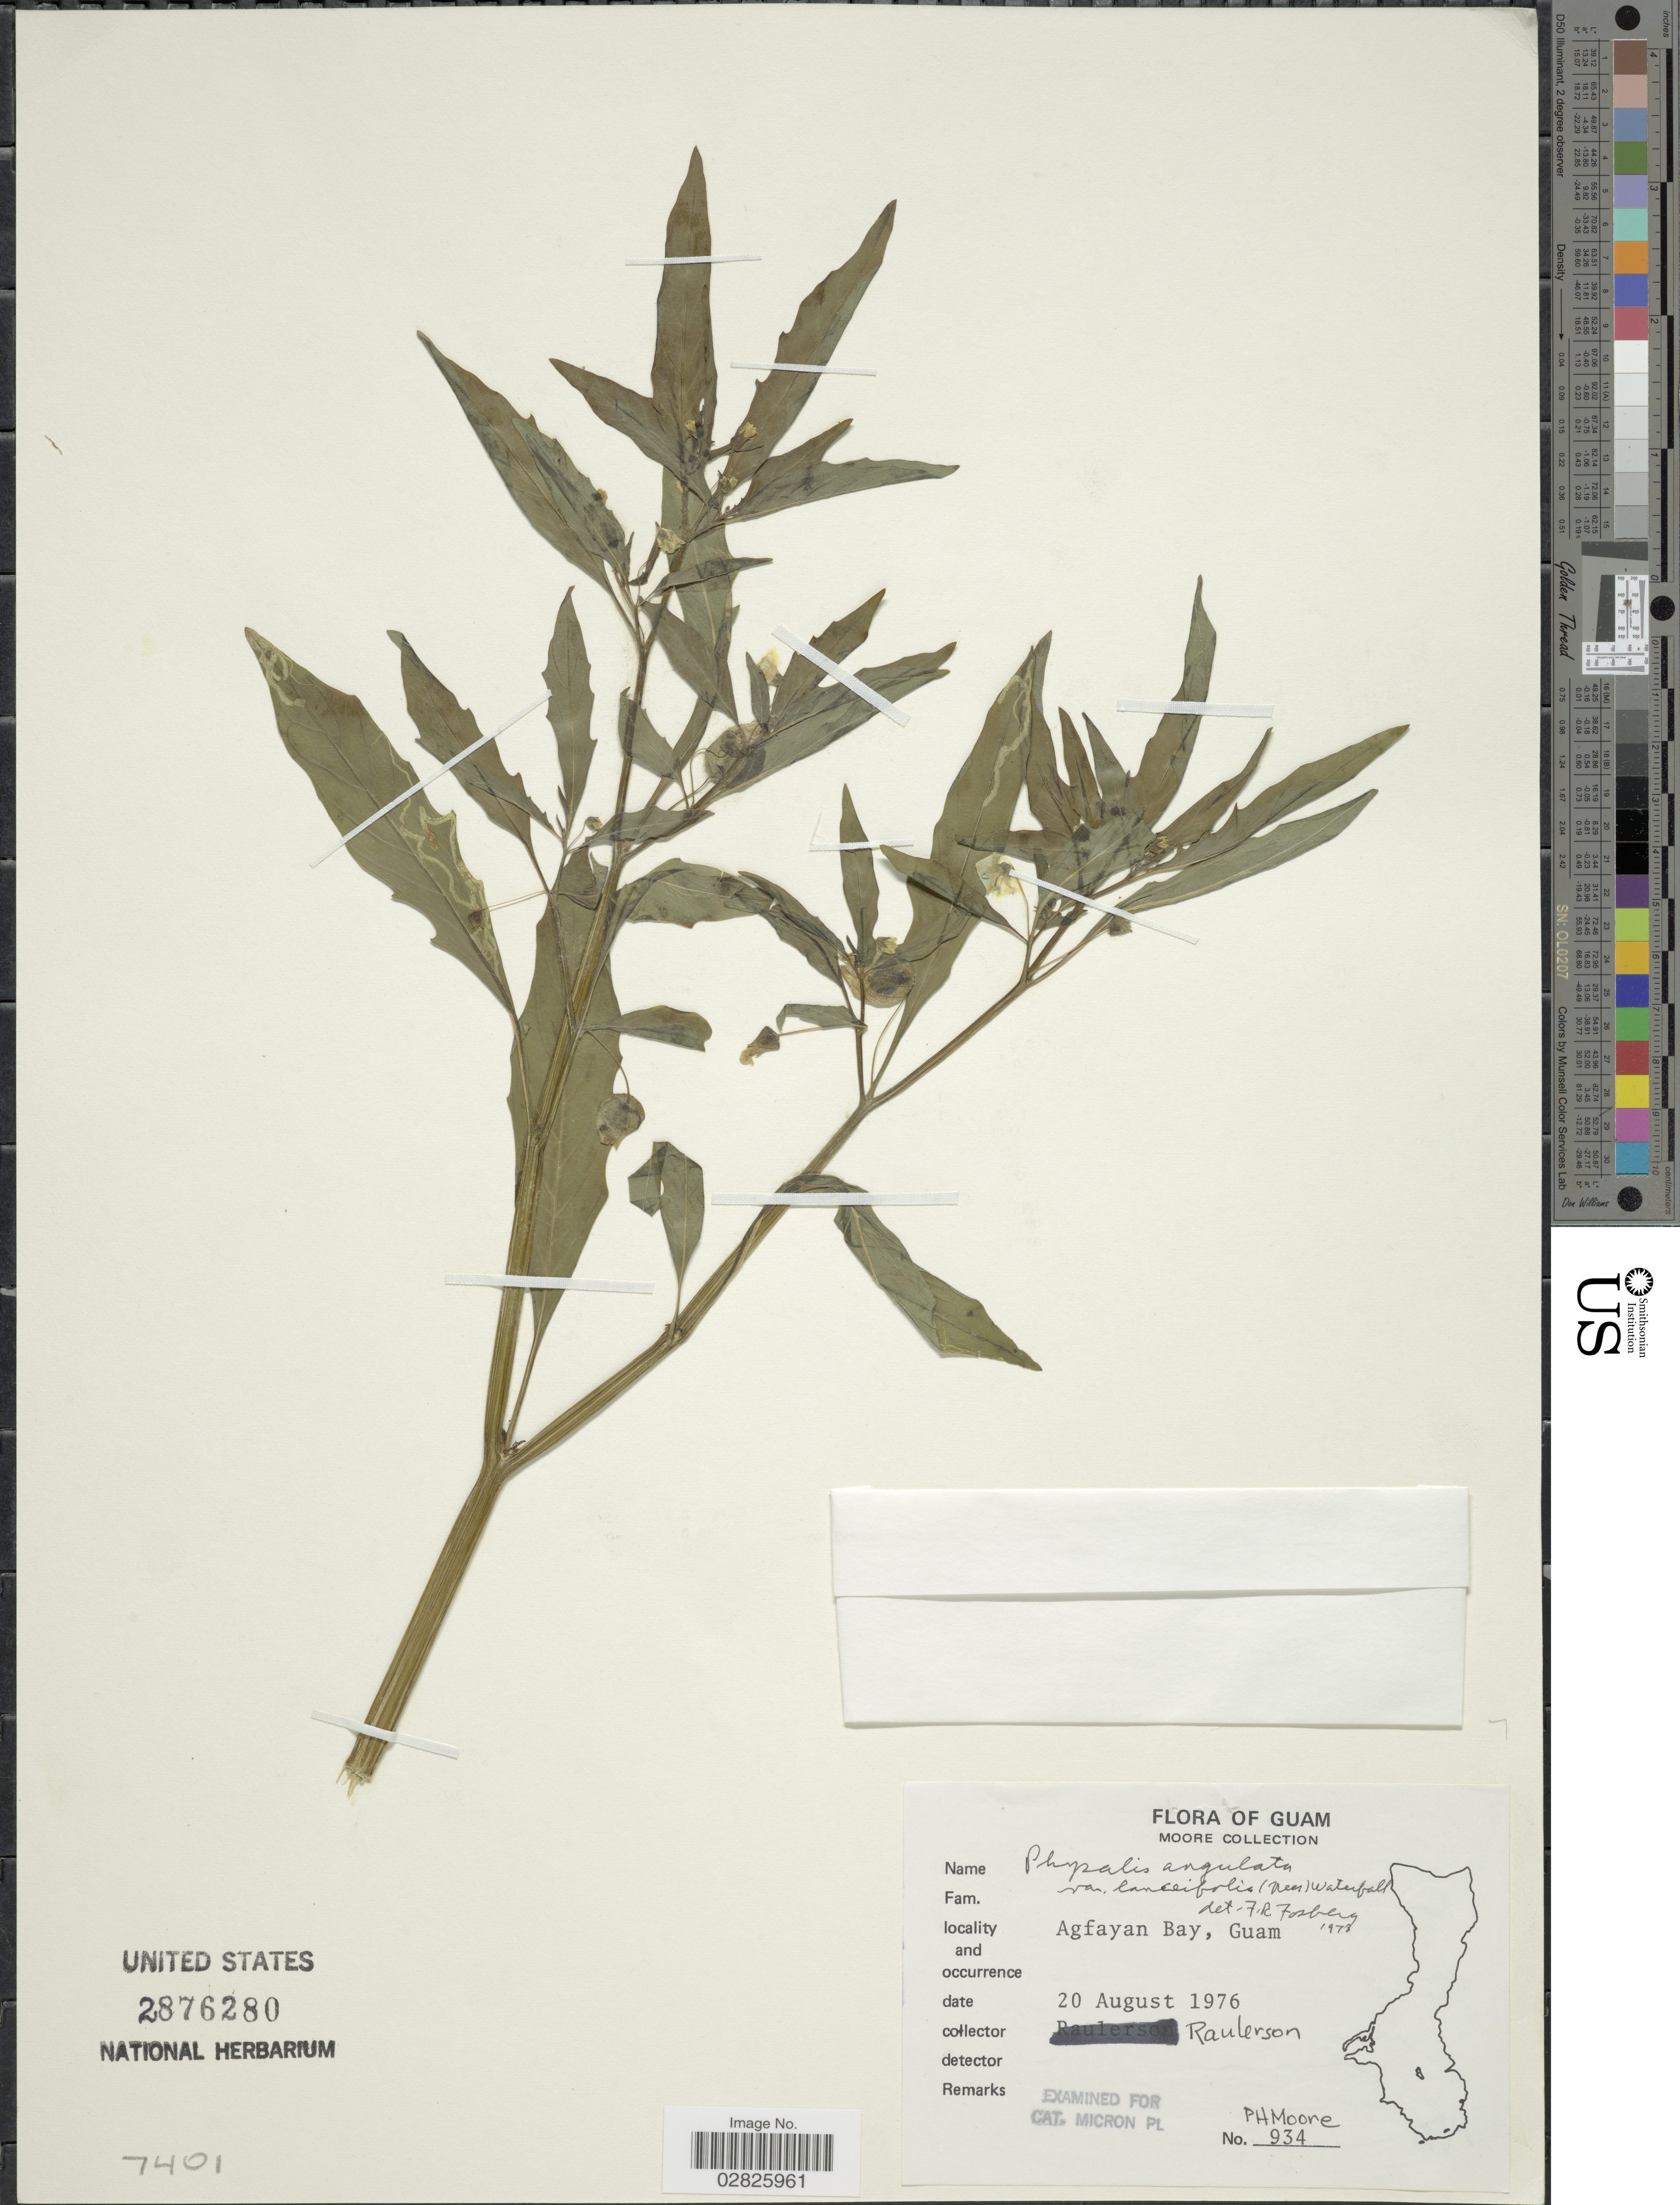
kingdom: Plantae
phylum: Tracheophyta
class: Magnoliopsida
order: Solanales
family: Solanaceae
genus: Physalis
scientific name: Physalis lanceifolia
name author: Nees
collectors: Raulerson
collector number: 934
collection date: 1976-08-20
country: Guam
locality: Agfayan Bay.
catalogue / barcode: US 2876280